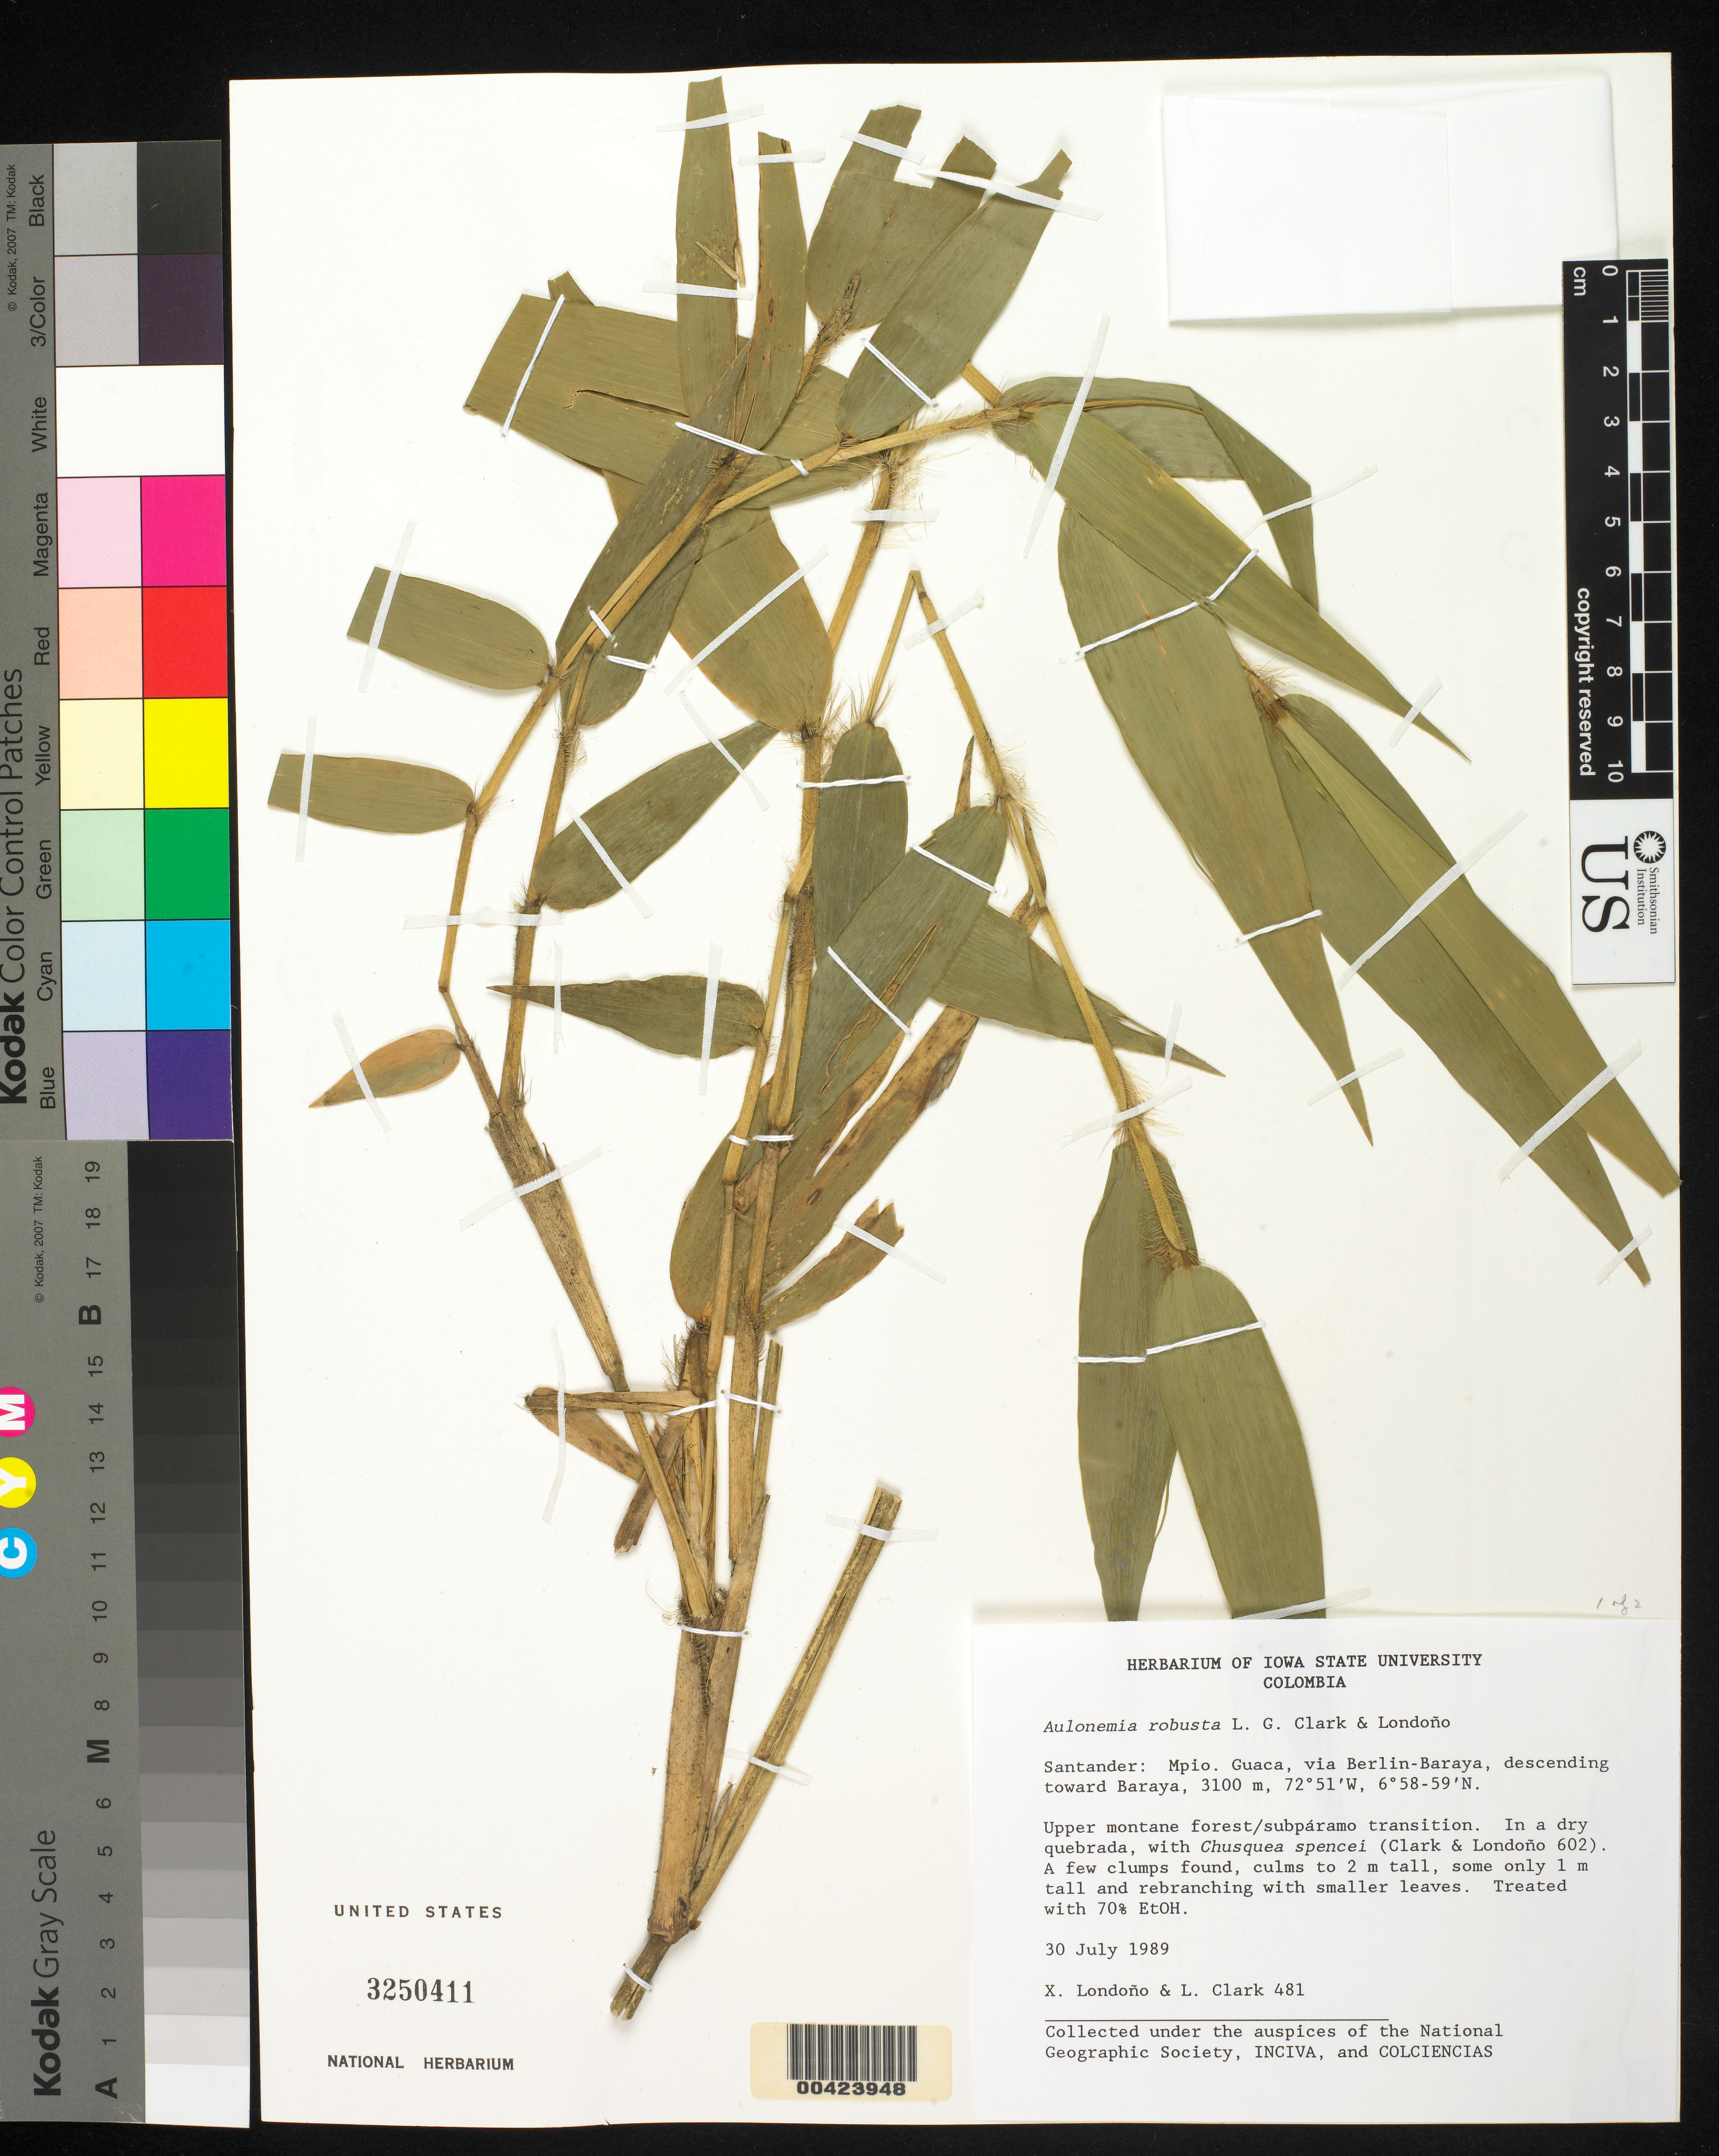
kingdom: Plantae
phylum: Tracheophyta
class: Liliopsida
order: Poales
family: Poaceae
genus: Aulonemia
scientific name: Aulonemia robusta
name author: L.G. Clark & Londoño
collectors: X. Londoño & L. G. Clark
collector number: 481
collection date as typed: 30 Jul 1989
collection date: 1989-07-30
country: Colombia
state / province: Santander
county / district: Guaca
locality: Baraya, descending toward; via Berlin - Baraya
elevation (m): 3100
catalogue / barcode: US 3250411